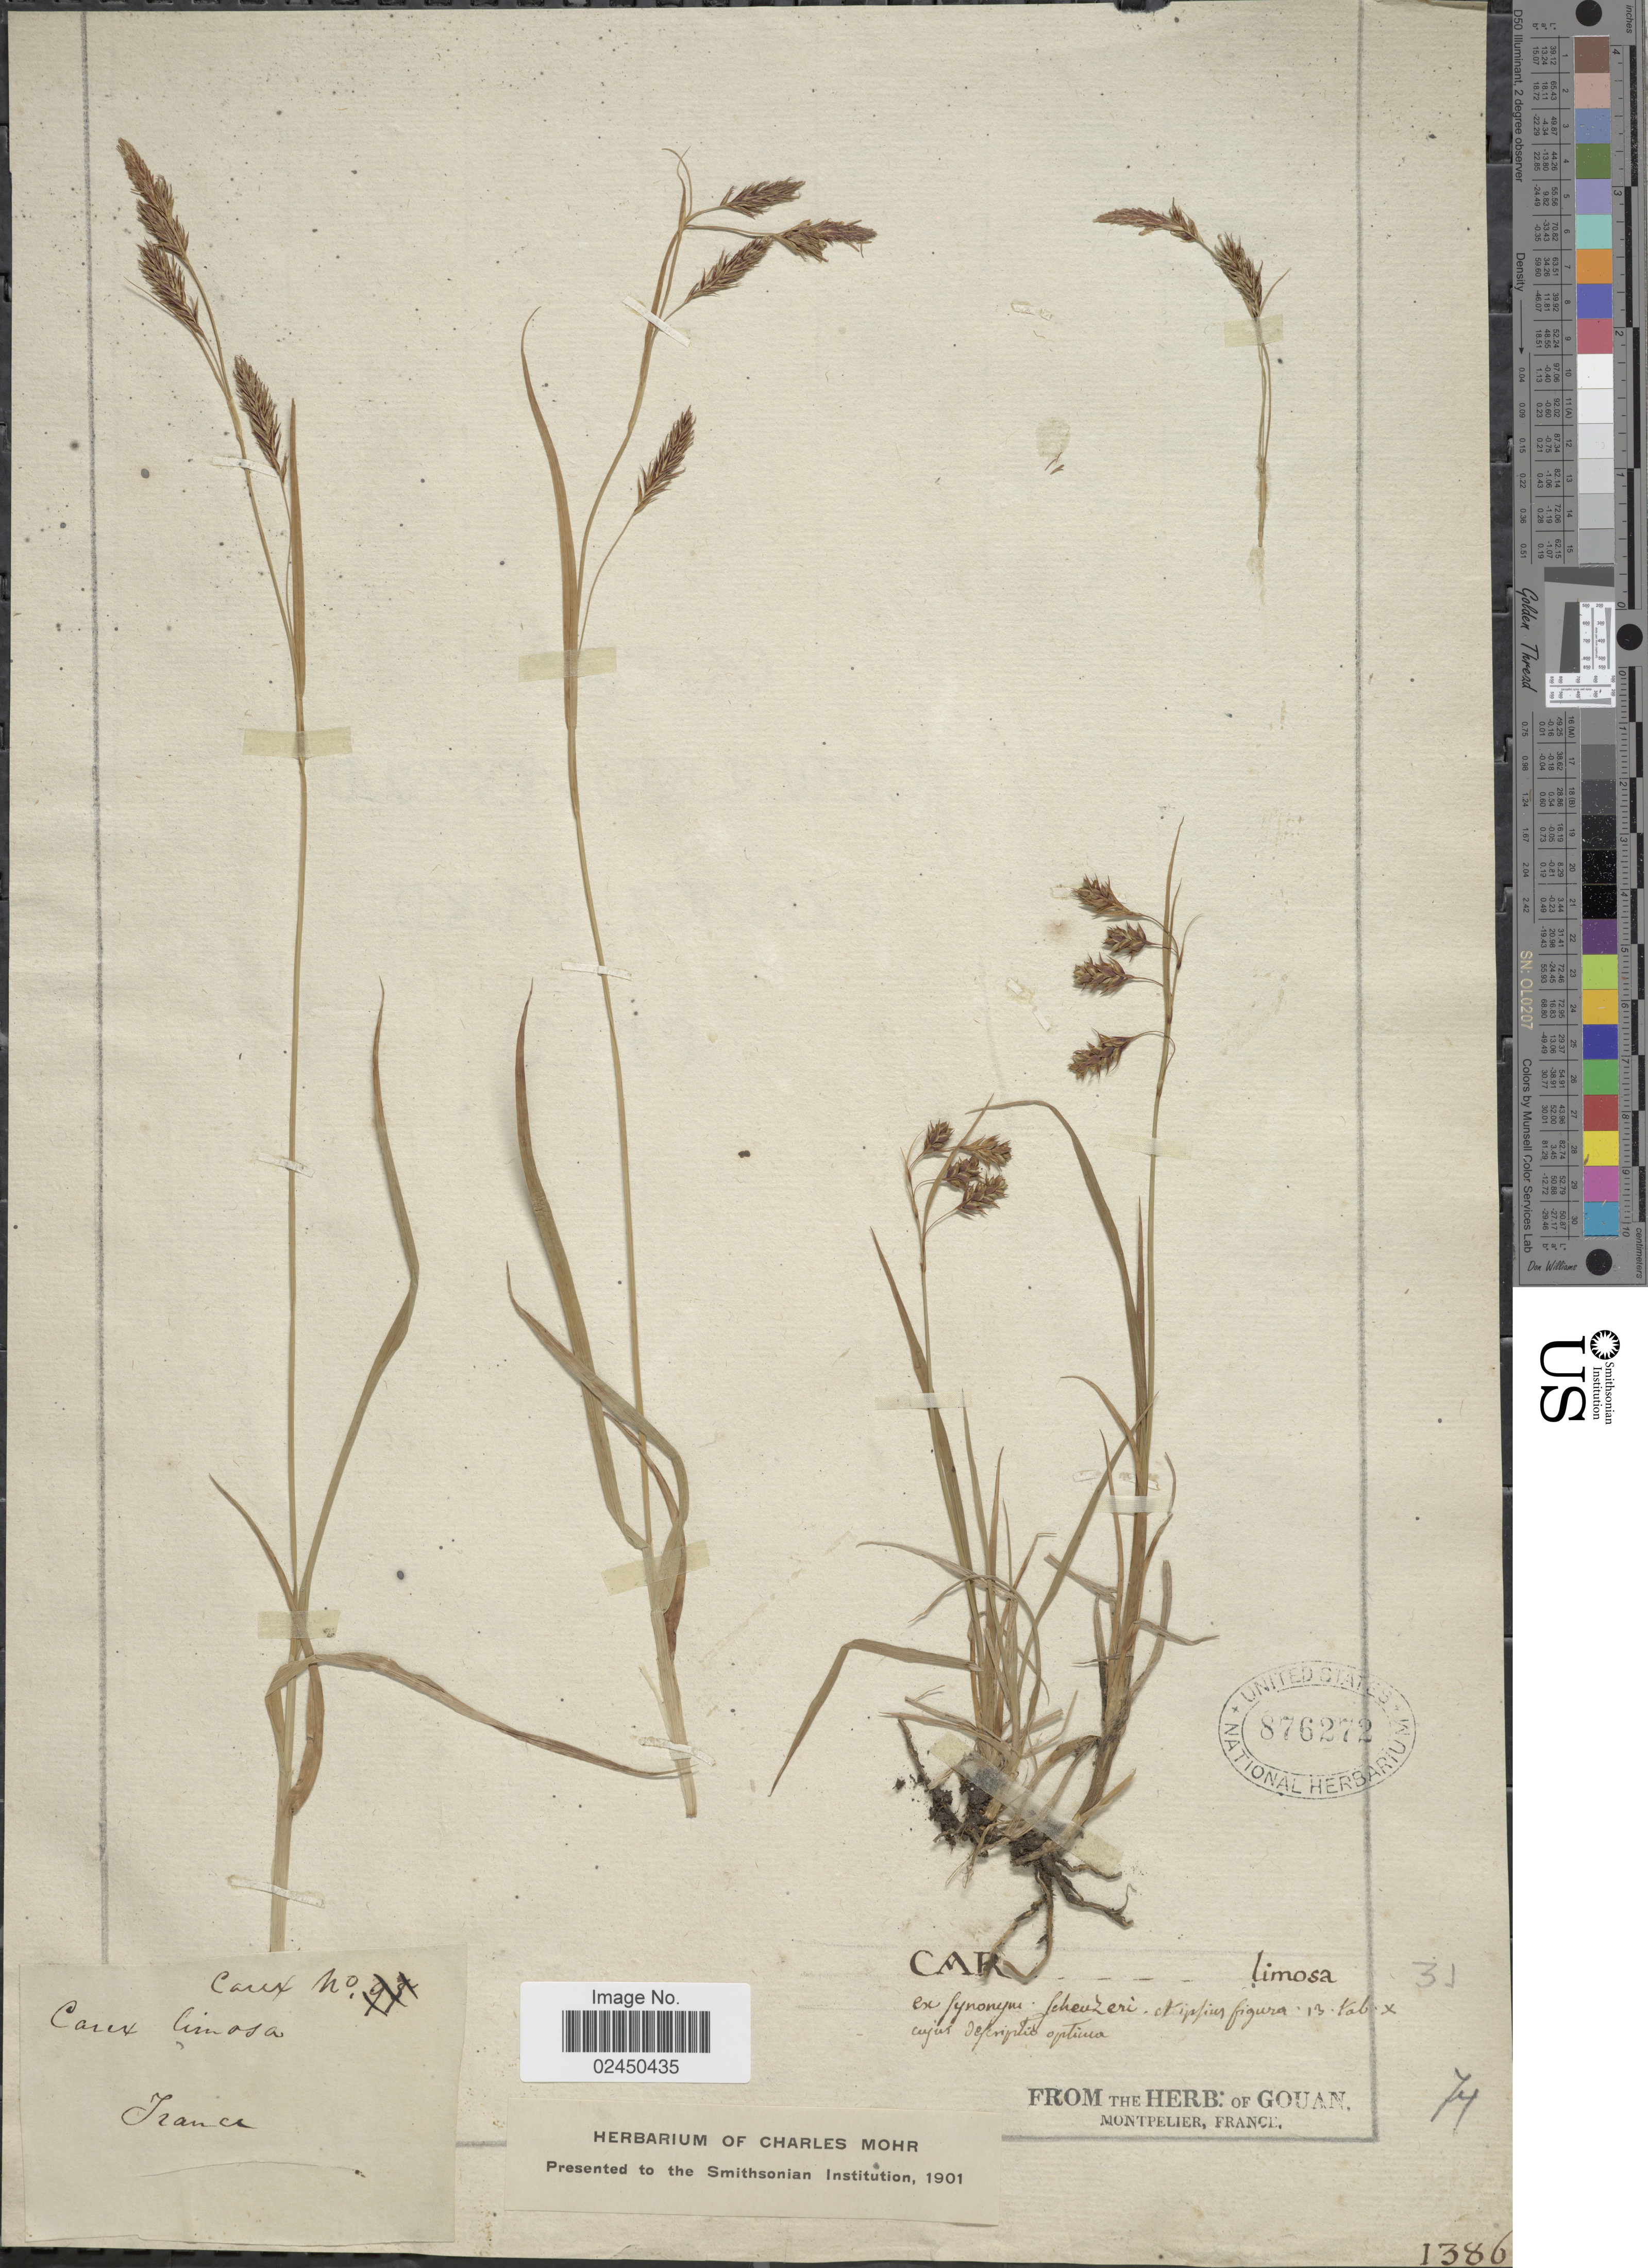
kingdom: Plantae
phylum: Tracheophyta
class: Liliopsida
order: Poales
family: Cyperaceae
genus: Carex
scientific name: Carex limosa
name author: L.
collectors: ex herb. Gouan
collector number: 1386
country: France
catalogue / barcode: US 876272